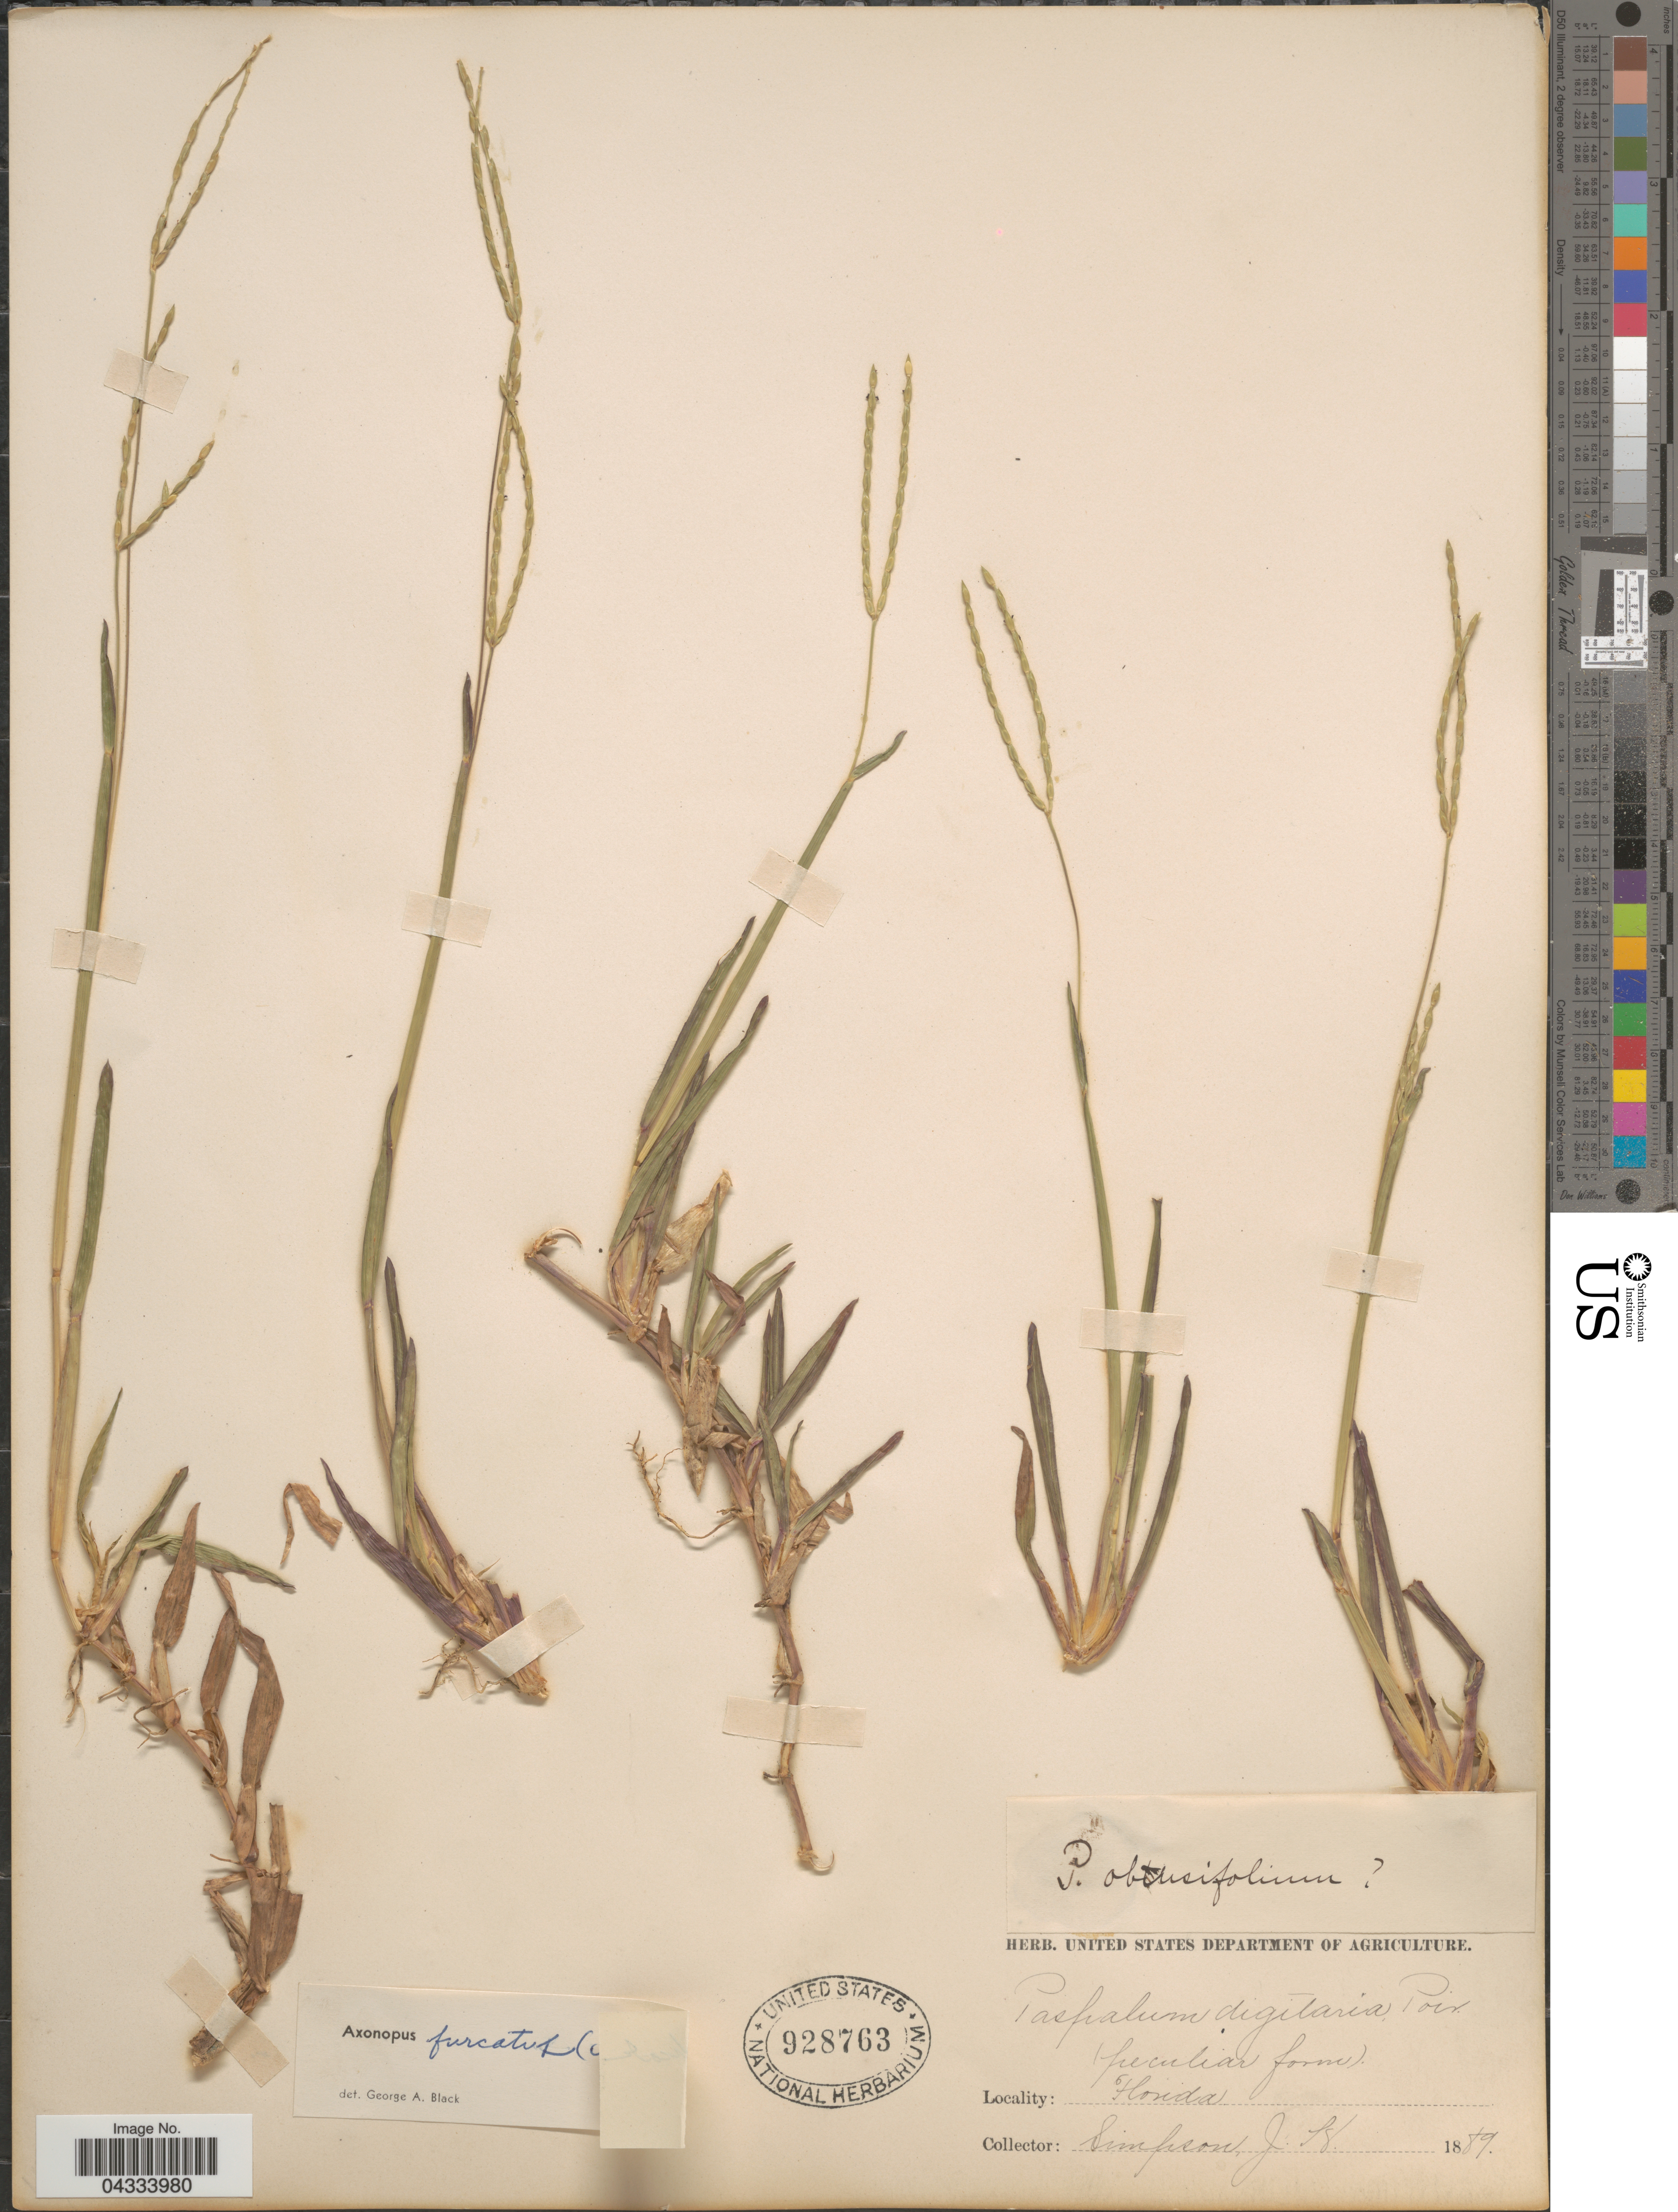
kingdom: Plantae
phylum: Tracheophyta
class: Liliopsida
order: Poales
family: Poaceae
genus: Axonopus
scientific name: Axonopus furcatus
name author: (Flüggé) Hitchc.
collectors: J. H. Simpson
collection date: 1889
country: United States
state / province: Florida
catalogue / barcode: US 928763